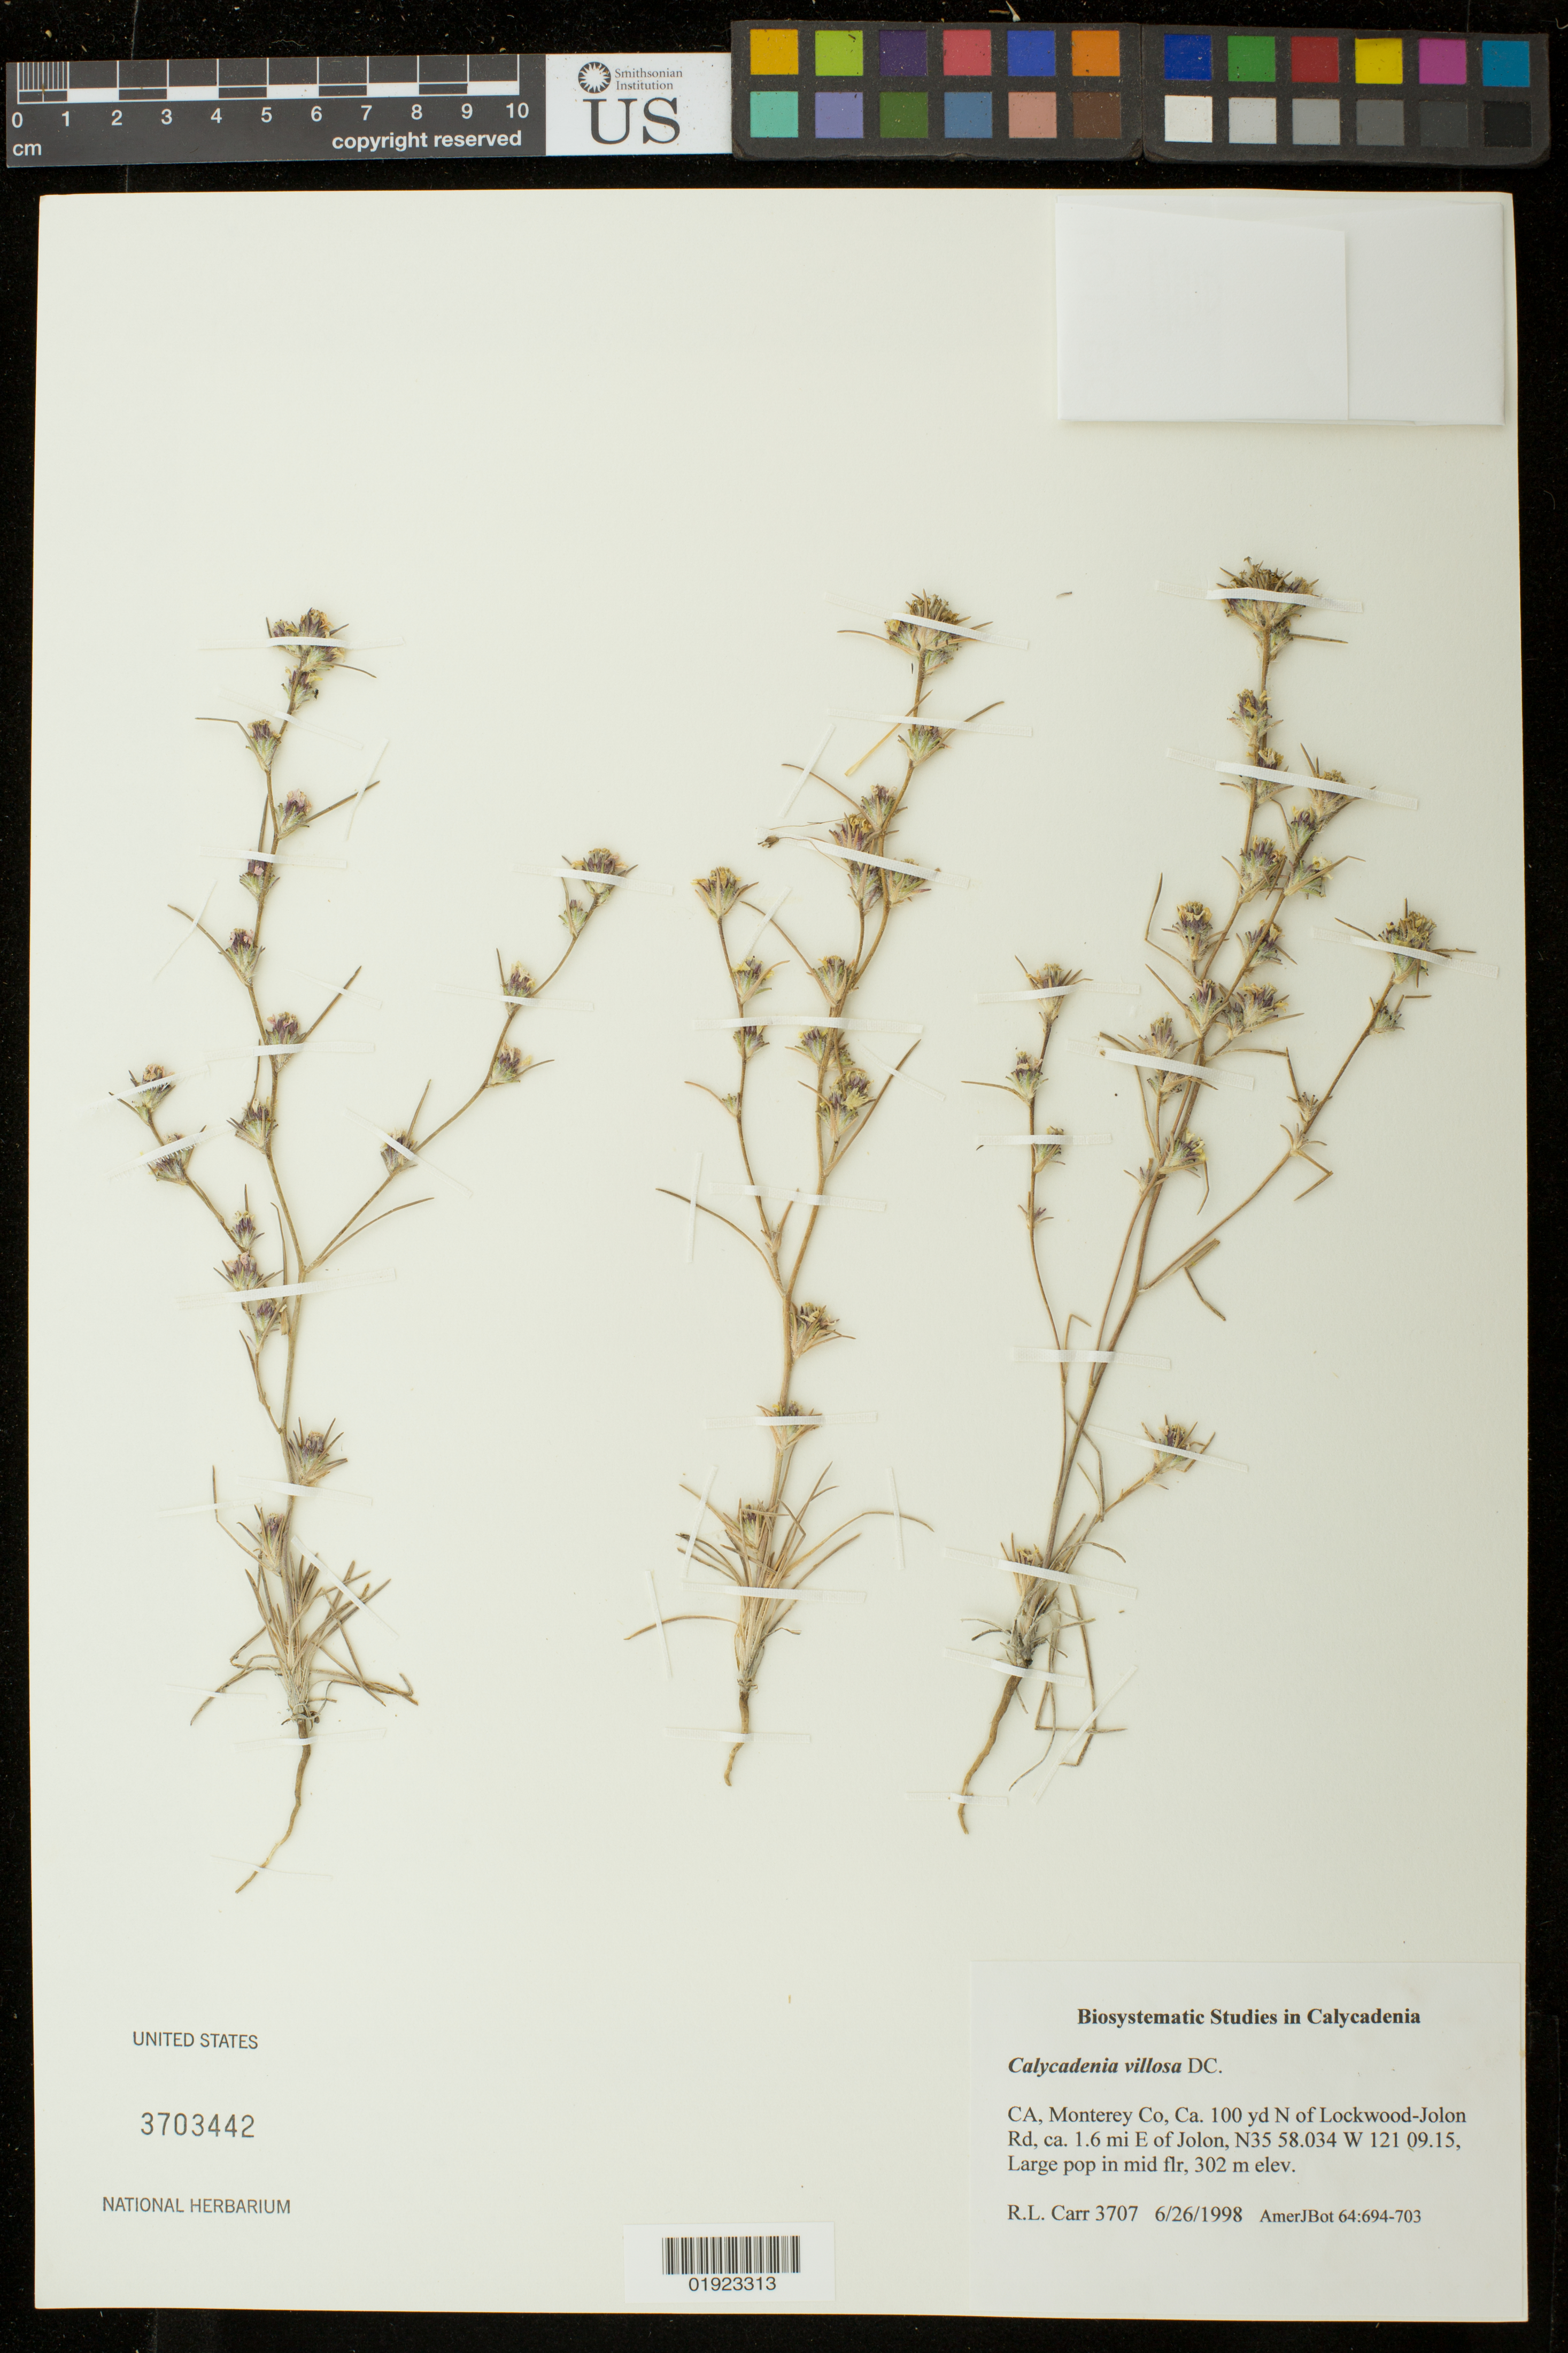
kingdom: Plantae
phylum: Tracheophyta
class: Magnoliopsida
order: Asterales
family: Asteraceae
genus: Calycadenia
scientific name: Calycadenia villosa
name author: DC.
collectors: R. Carr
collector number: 3707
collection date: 1998-06-26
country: United States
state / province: California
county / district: Monterey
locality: ca. 100 yd N of Lockwood-Jolon Rd, ca. 1.6 mi E of Jolon.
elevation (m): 302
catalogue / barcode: US 3703442